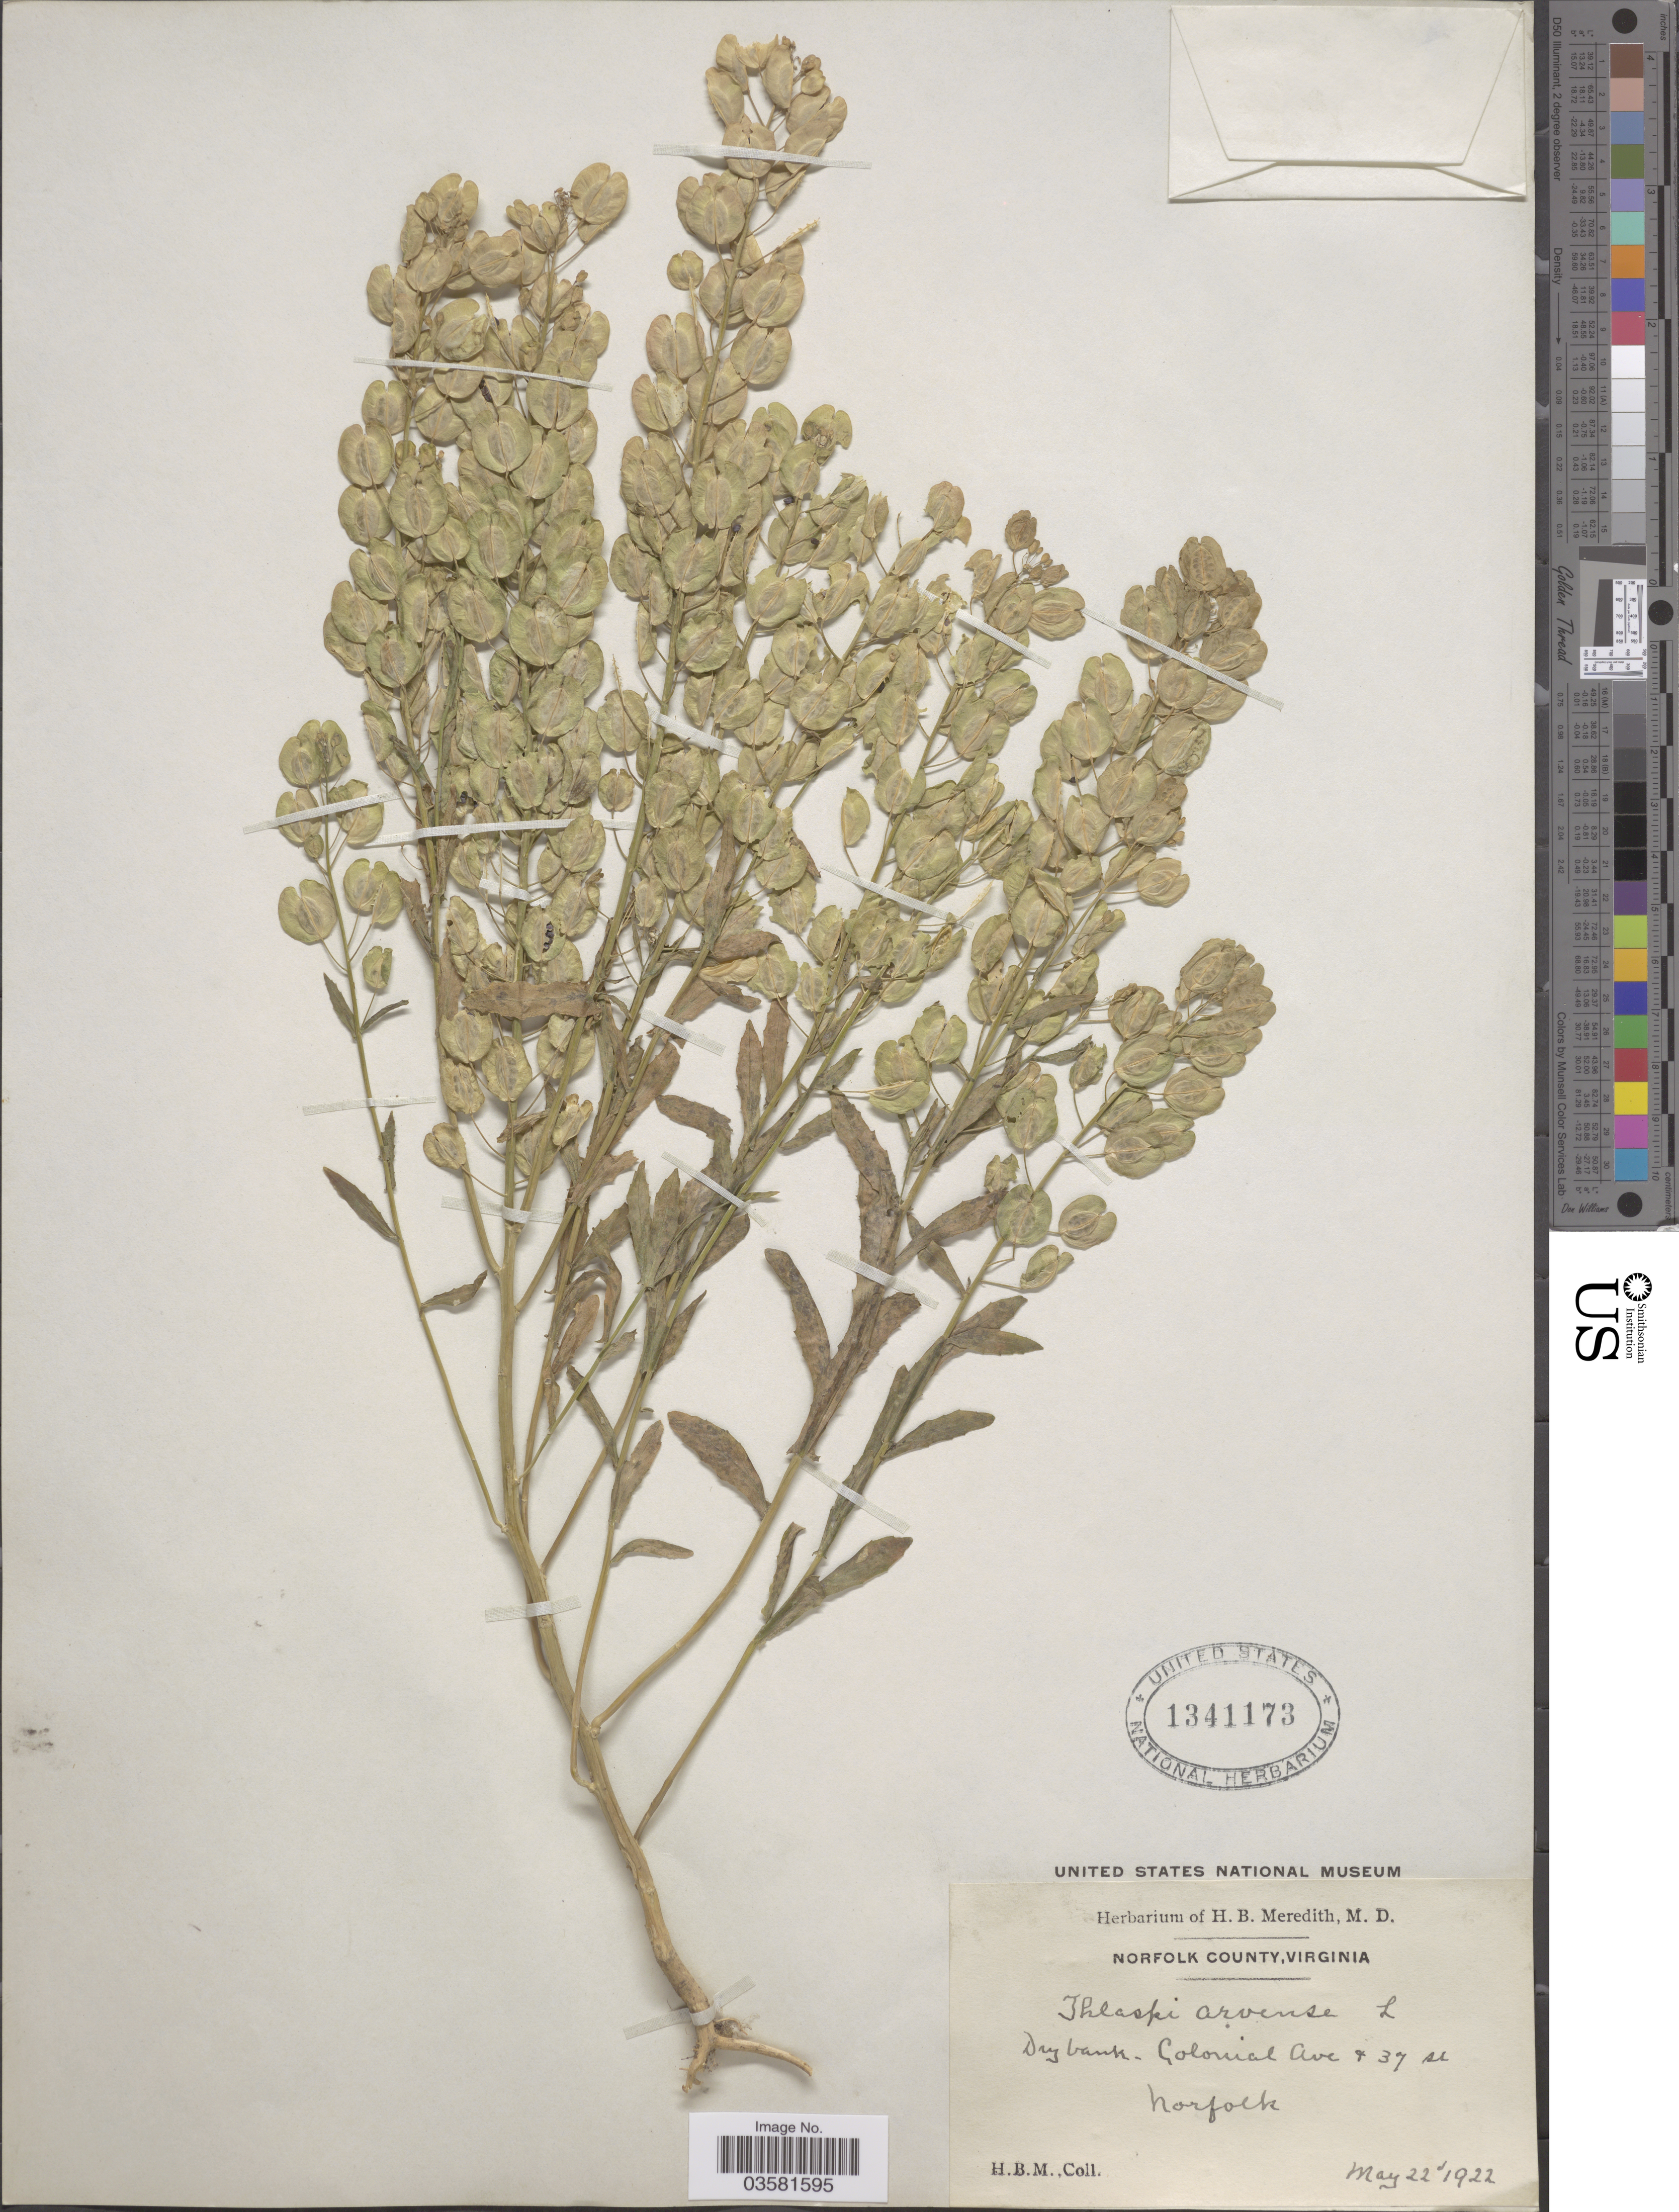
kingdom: Plantae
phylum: Tracheophyta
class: Magnoliopsida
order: Brassicales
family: Brassicaceae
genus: Thlaspi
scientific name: Thlaspi arvense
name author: L.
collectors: H. Meredith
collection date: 1922-05-12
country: United States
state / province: Virginia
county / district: City of Norfolk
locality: Norfolk County. Colonial Ave & 37 se Norfolk.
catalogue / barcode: US 1341173